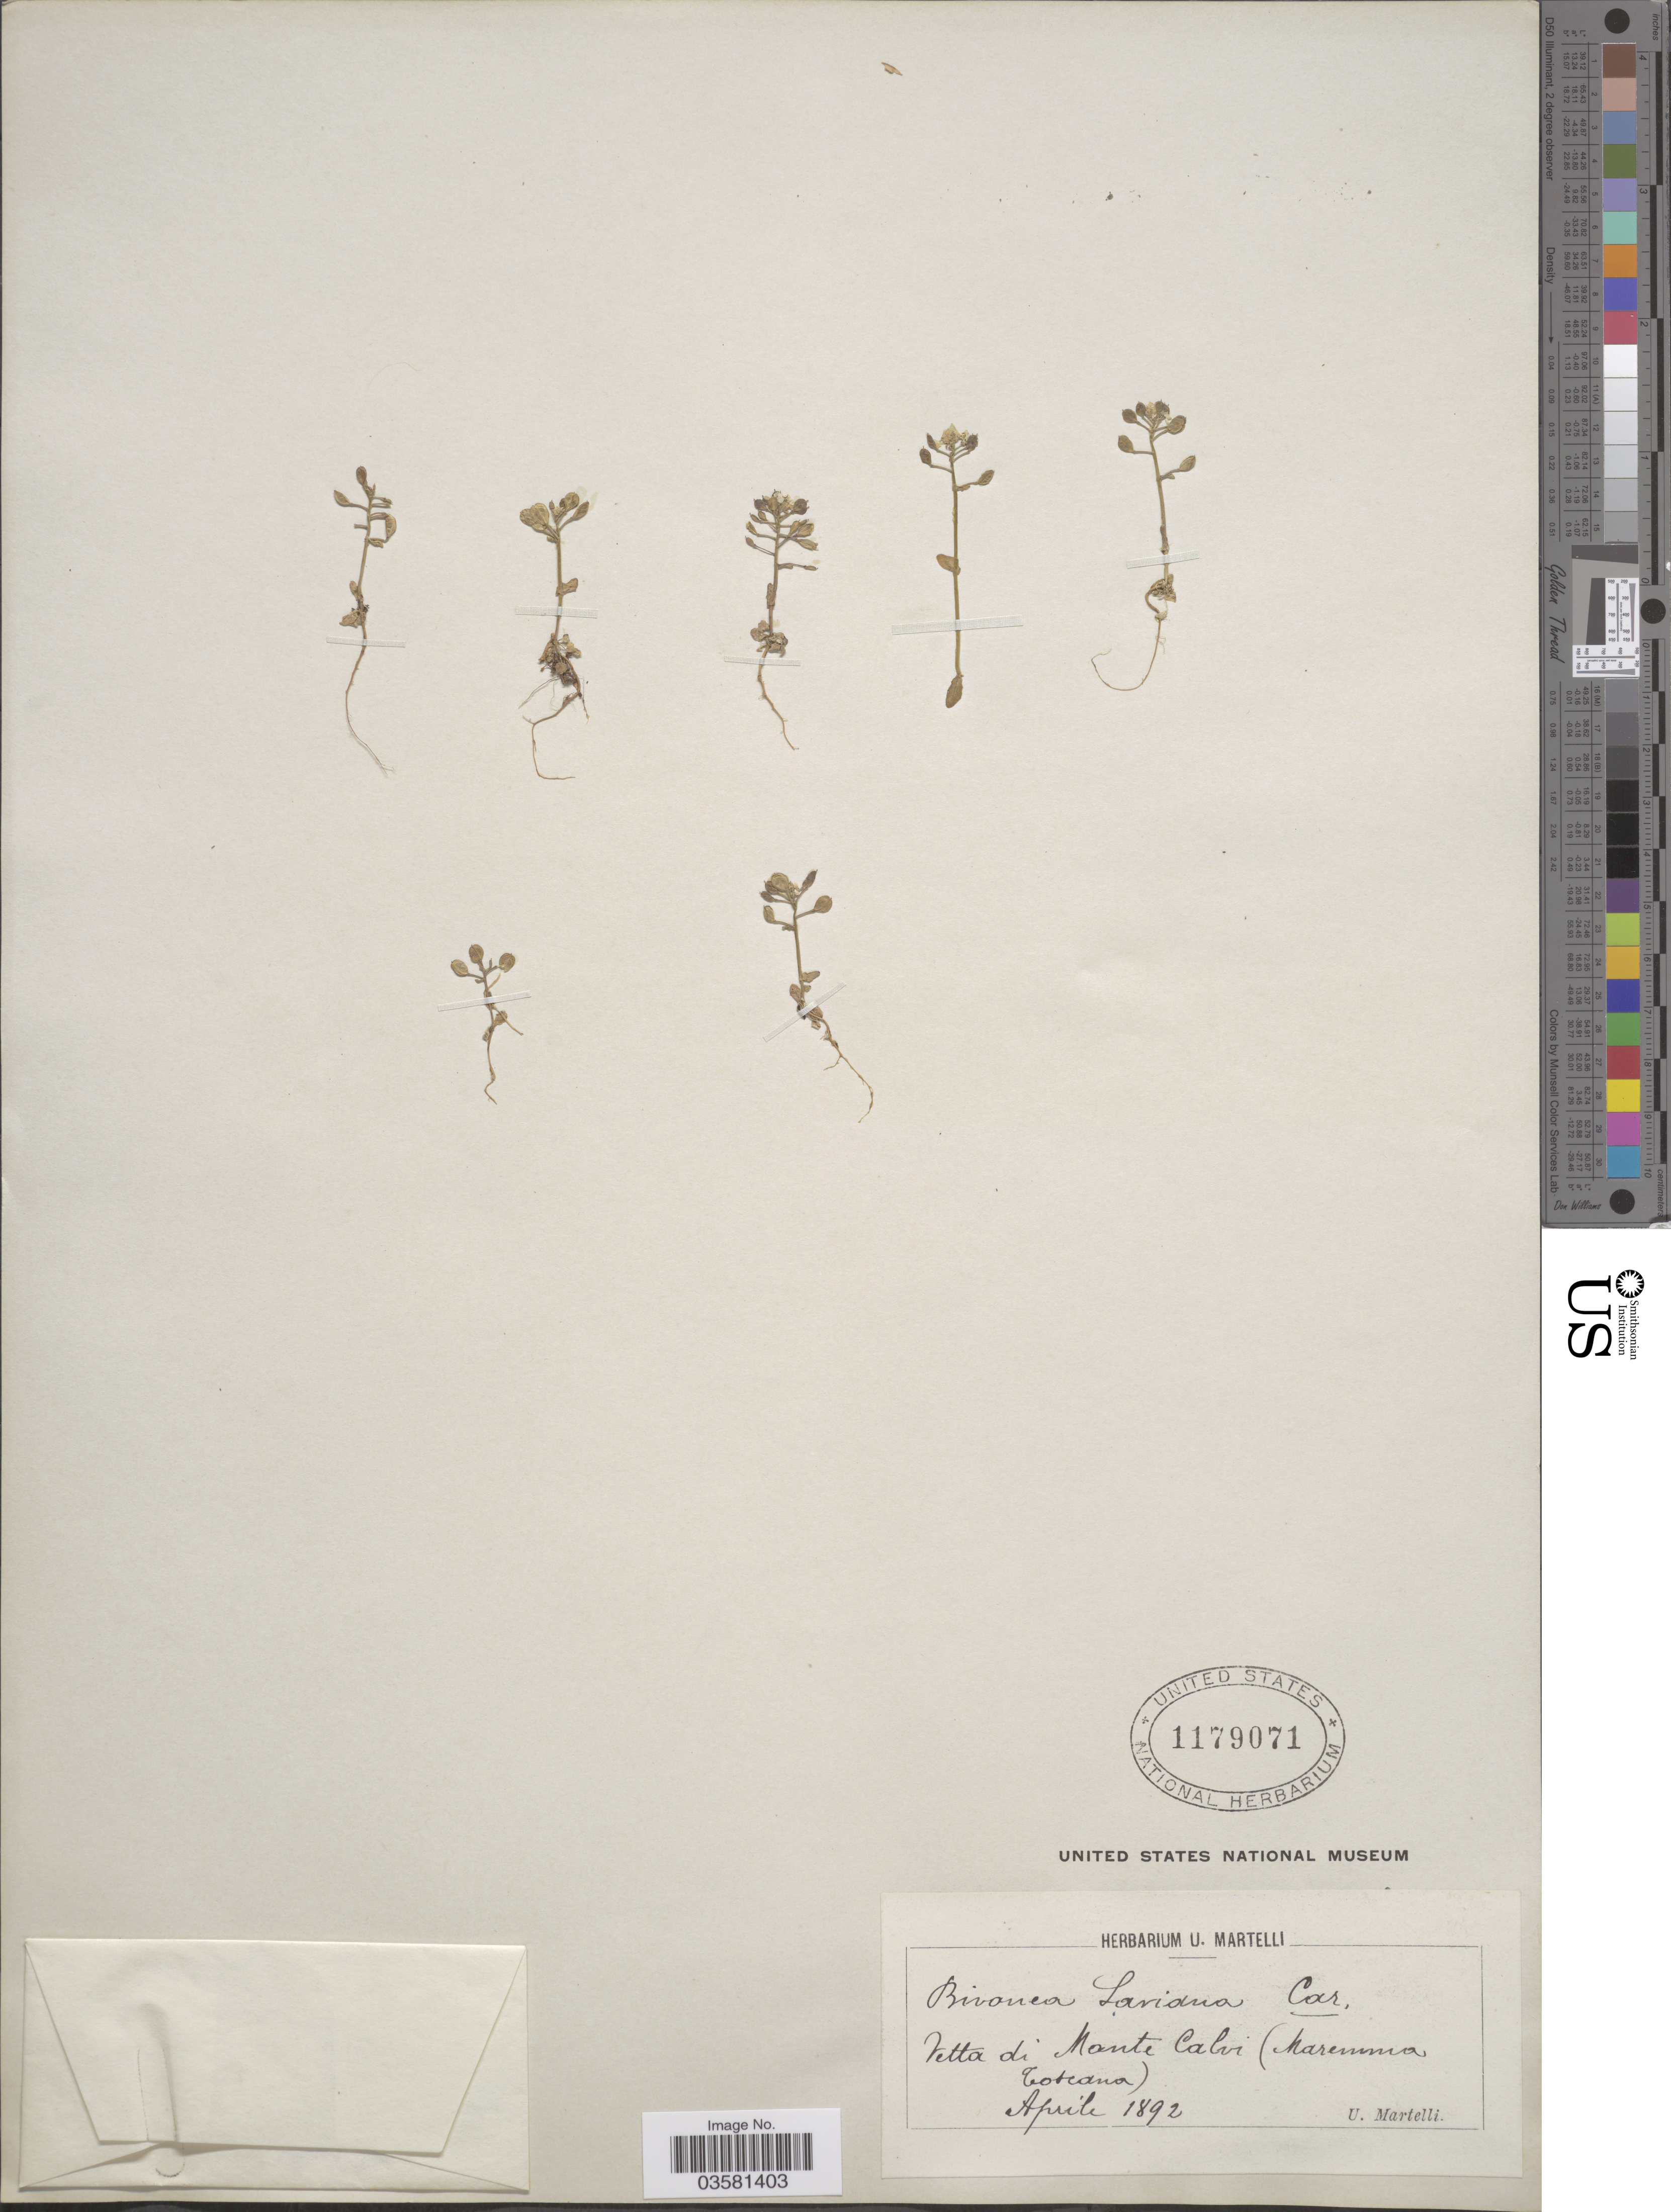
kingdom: Plantae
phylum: Tracheophyta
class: Magnoliopsida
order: Brassicales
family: Brassicaceae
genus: Bivonaea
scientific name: Bivonaea saviana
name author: Caruel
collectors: U. Martelli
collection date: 1892-04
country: Italy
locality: Vetta di Monte Calvi (maremma Toscana).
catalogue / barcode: US 1179071